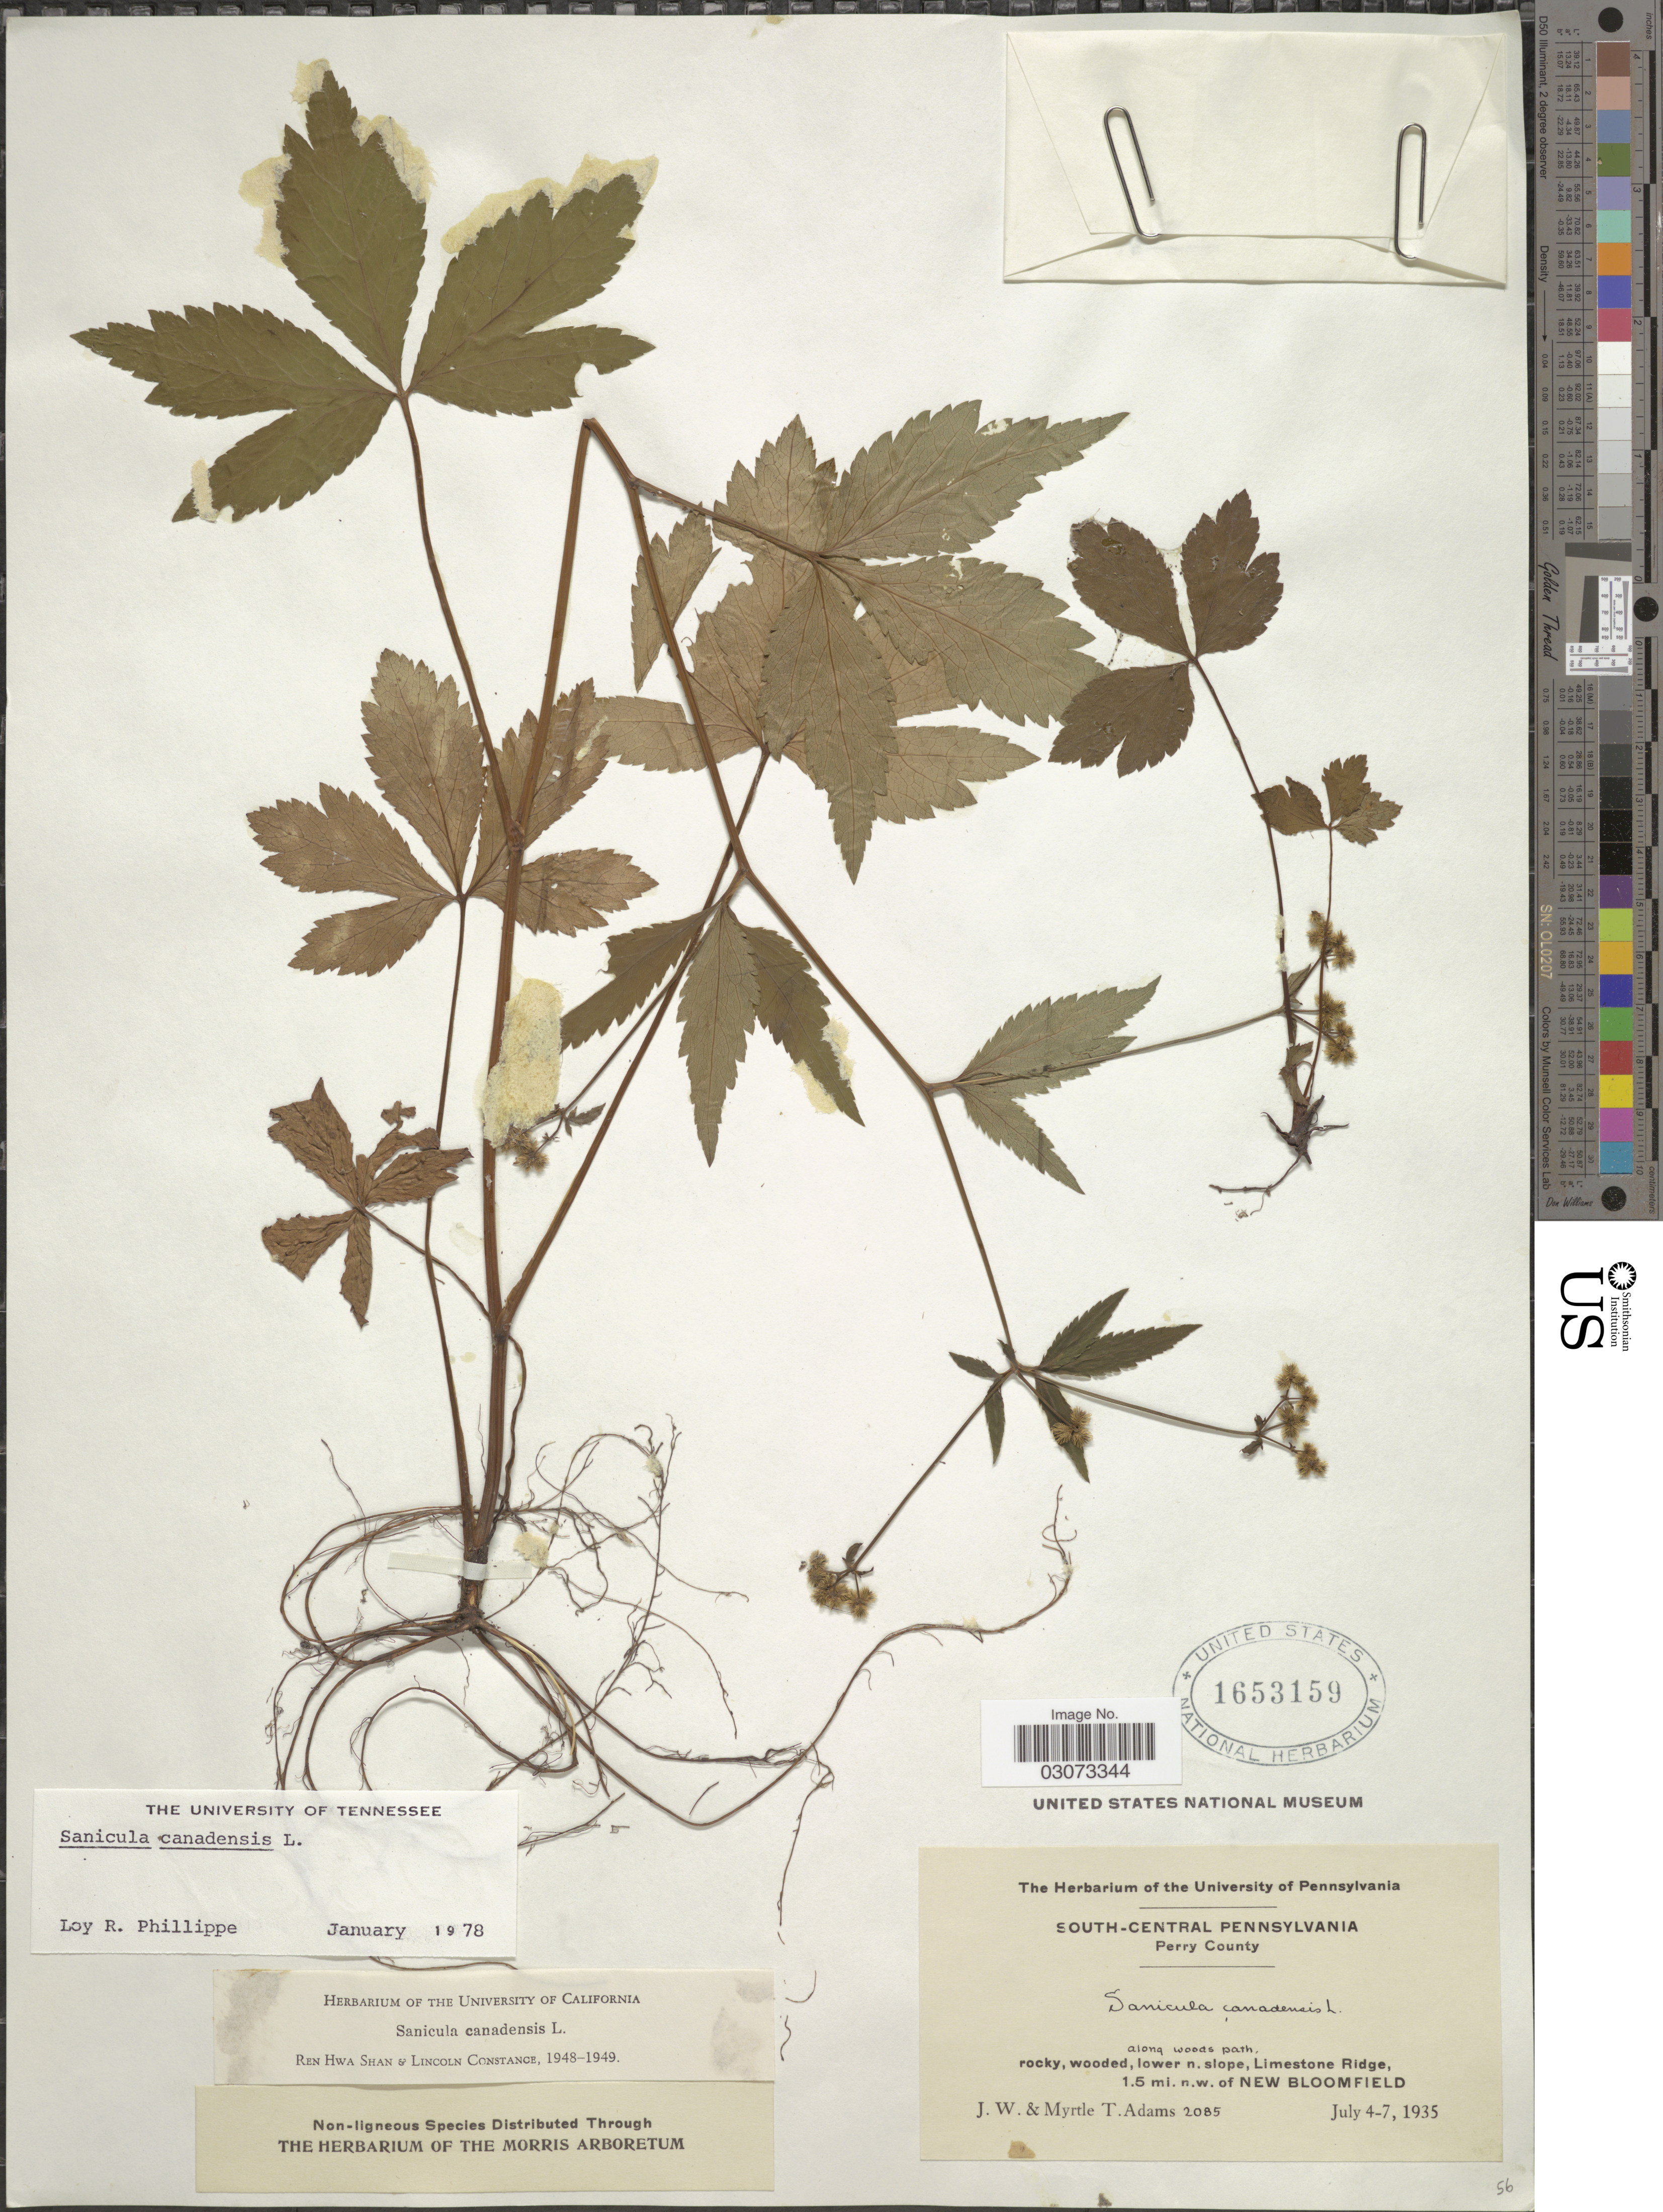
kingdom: Plantae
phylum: Tracheophyta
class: Magnoliopsida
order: Apiales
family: Apiaceae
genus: Sanicula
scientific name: Sanicula canadensis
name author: L.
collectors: J. Adams & M. T. Adams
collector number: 2085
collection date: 1935-07-04/1935-07-07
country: United States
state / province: Pennsylvania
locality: South-Central Pennsylvania. Perry County. Along woods path, rocky, wooded, lower n. slope, Limestone Ridge, 1.5 mi. n.w. of New Bloomfield.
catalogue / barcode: US 1653159